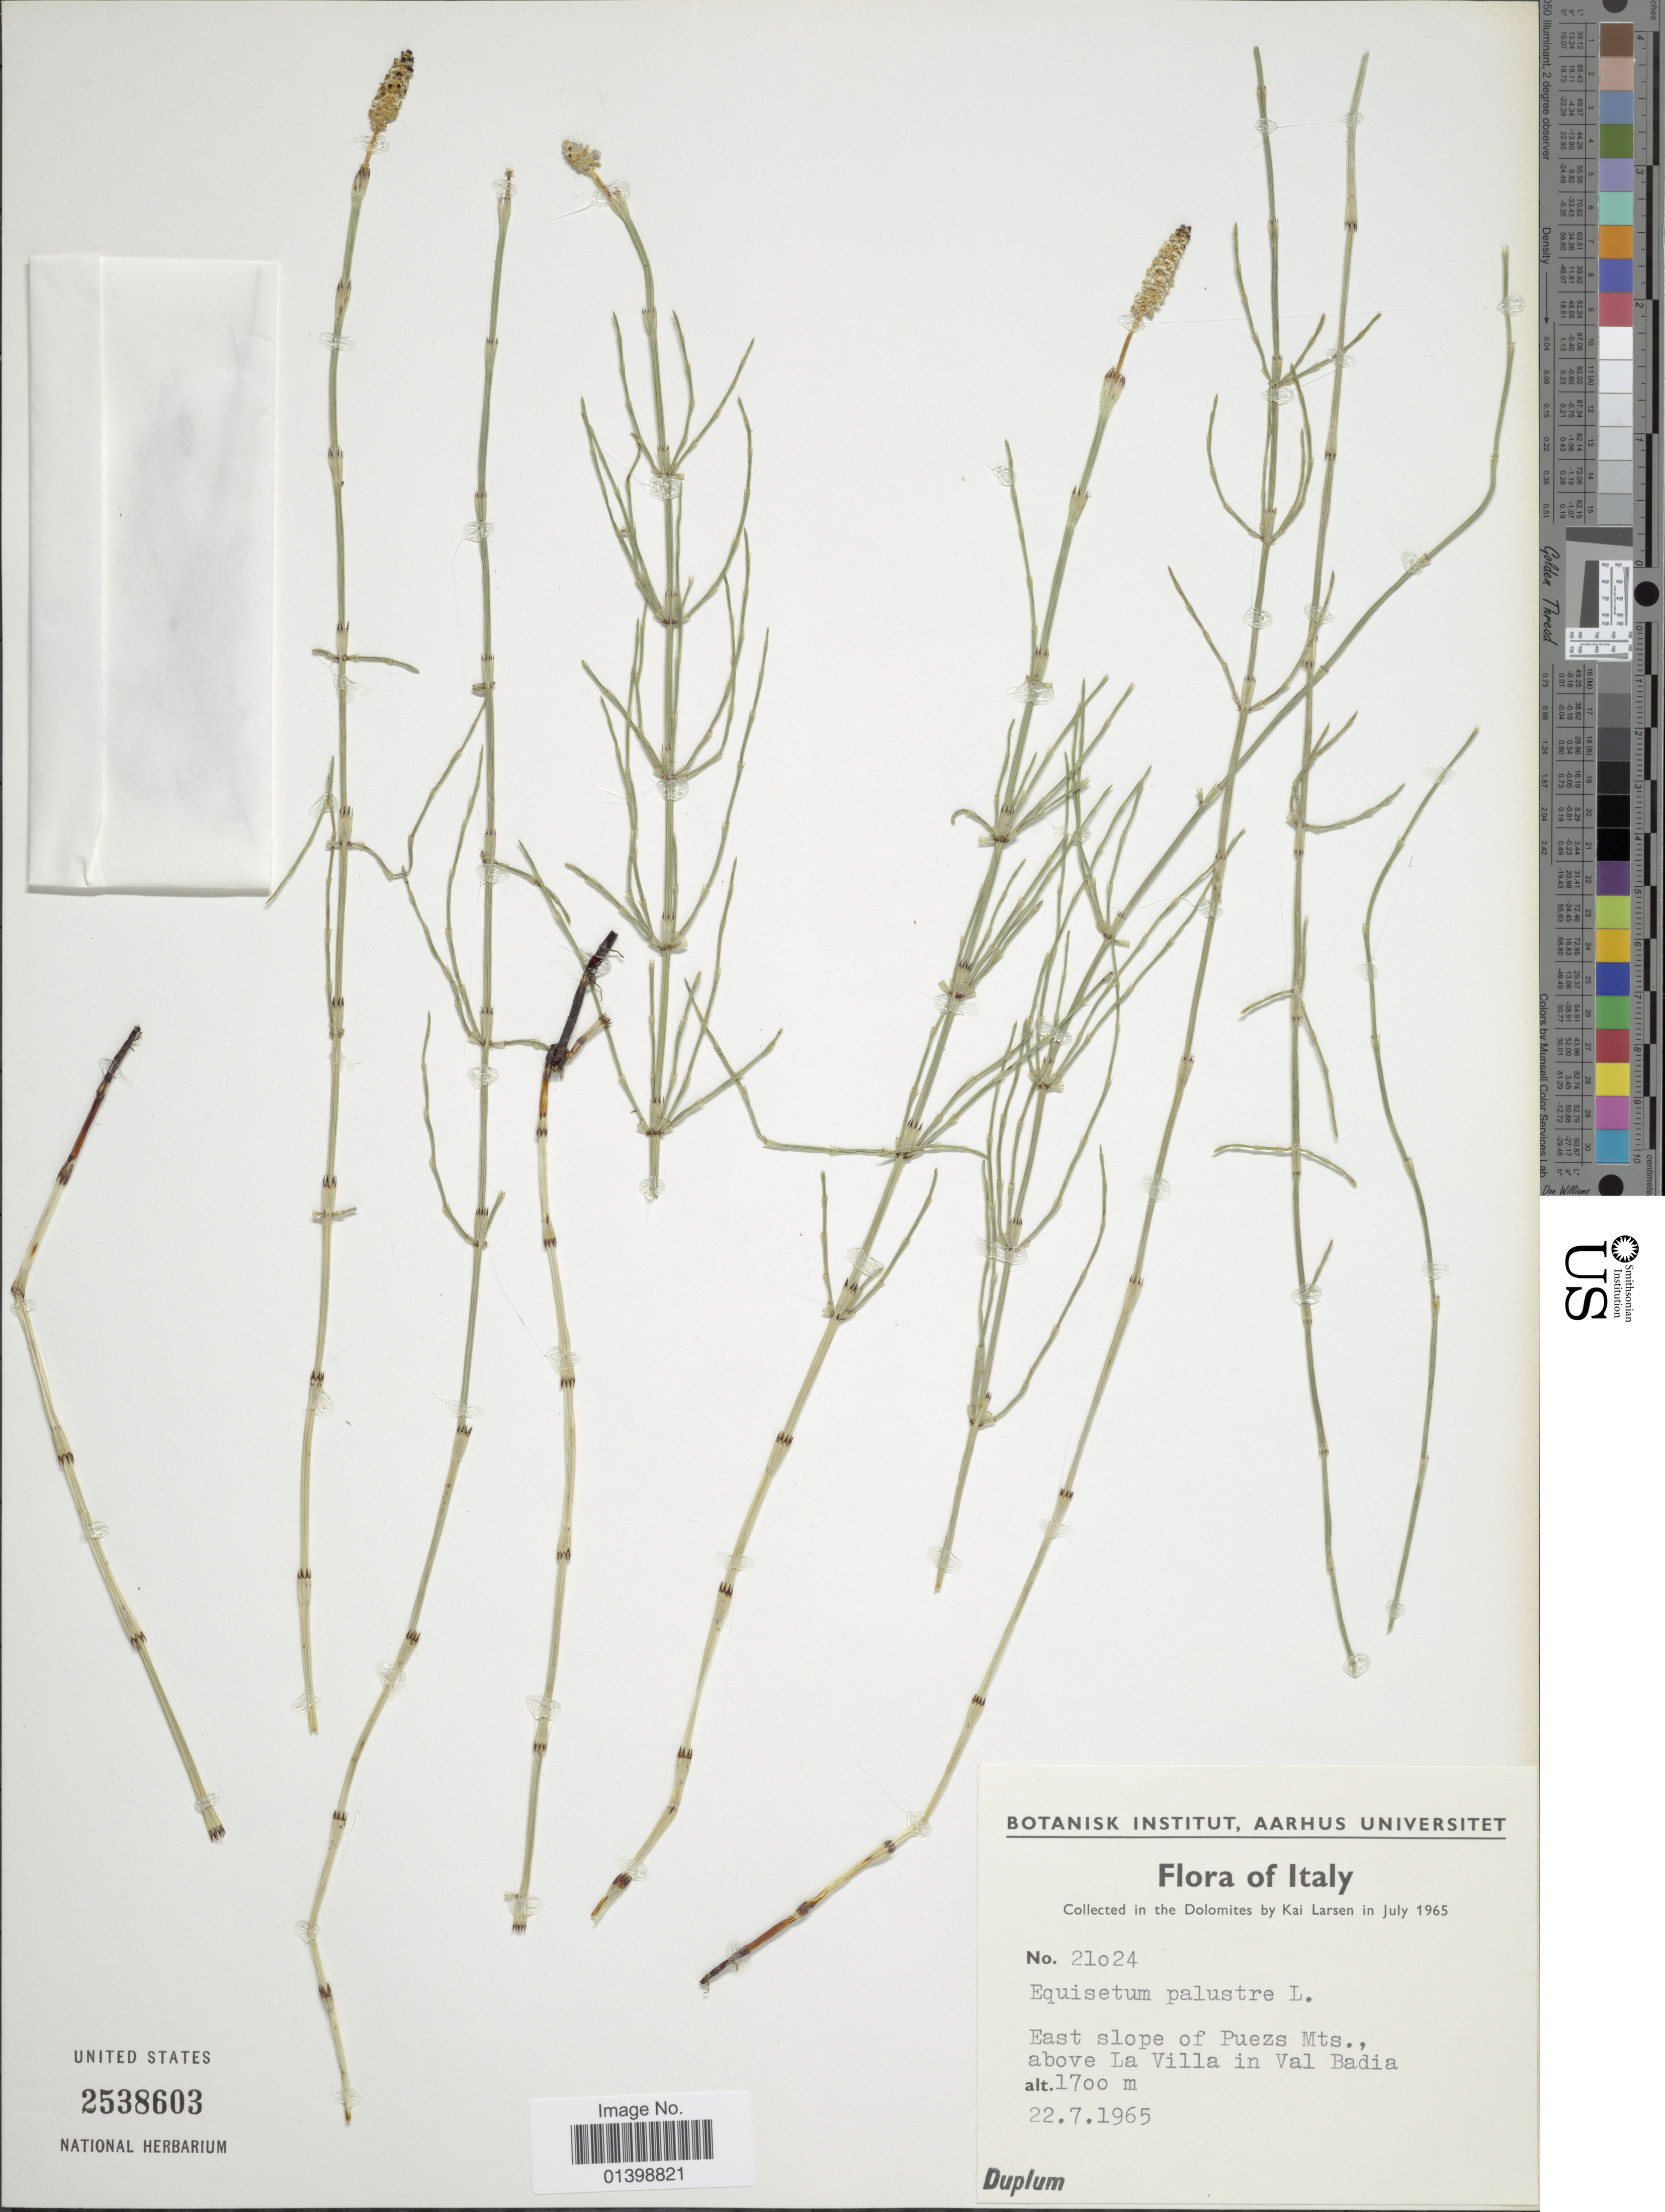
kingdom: Plantae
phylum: Tracheophyta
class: Polypodiopsida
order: Equisetales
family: Equisetaceae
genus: Equisetum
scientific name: Equisetum palustre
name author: L.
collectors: K. Larsen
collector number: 21024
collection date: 1965-07-22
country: Italy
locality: East slope of Puezes Mts., above La Villa in Val Badia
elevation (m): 1700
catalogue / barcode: US 2538603